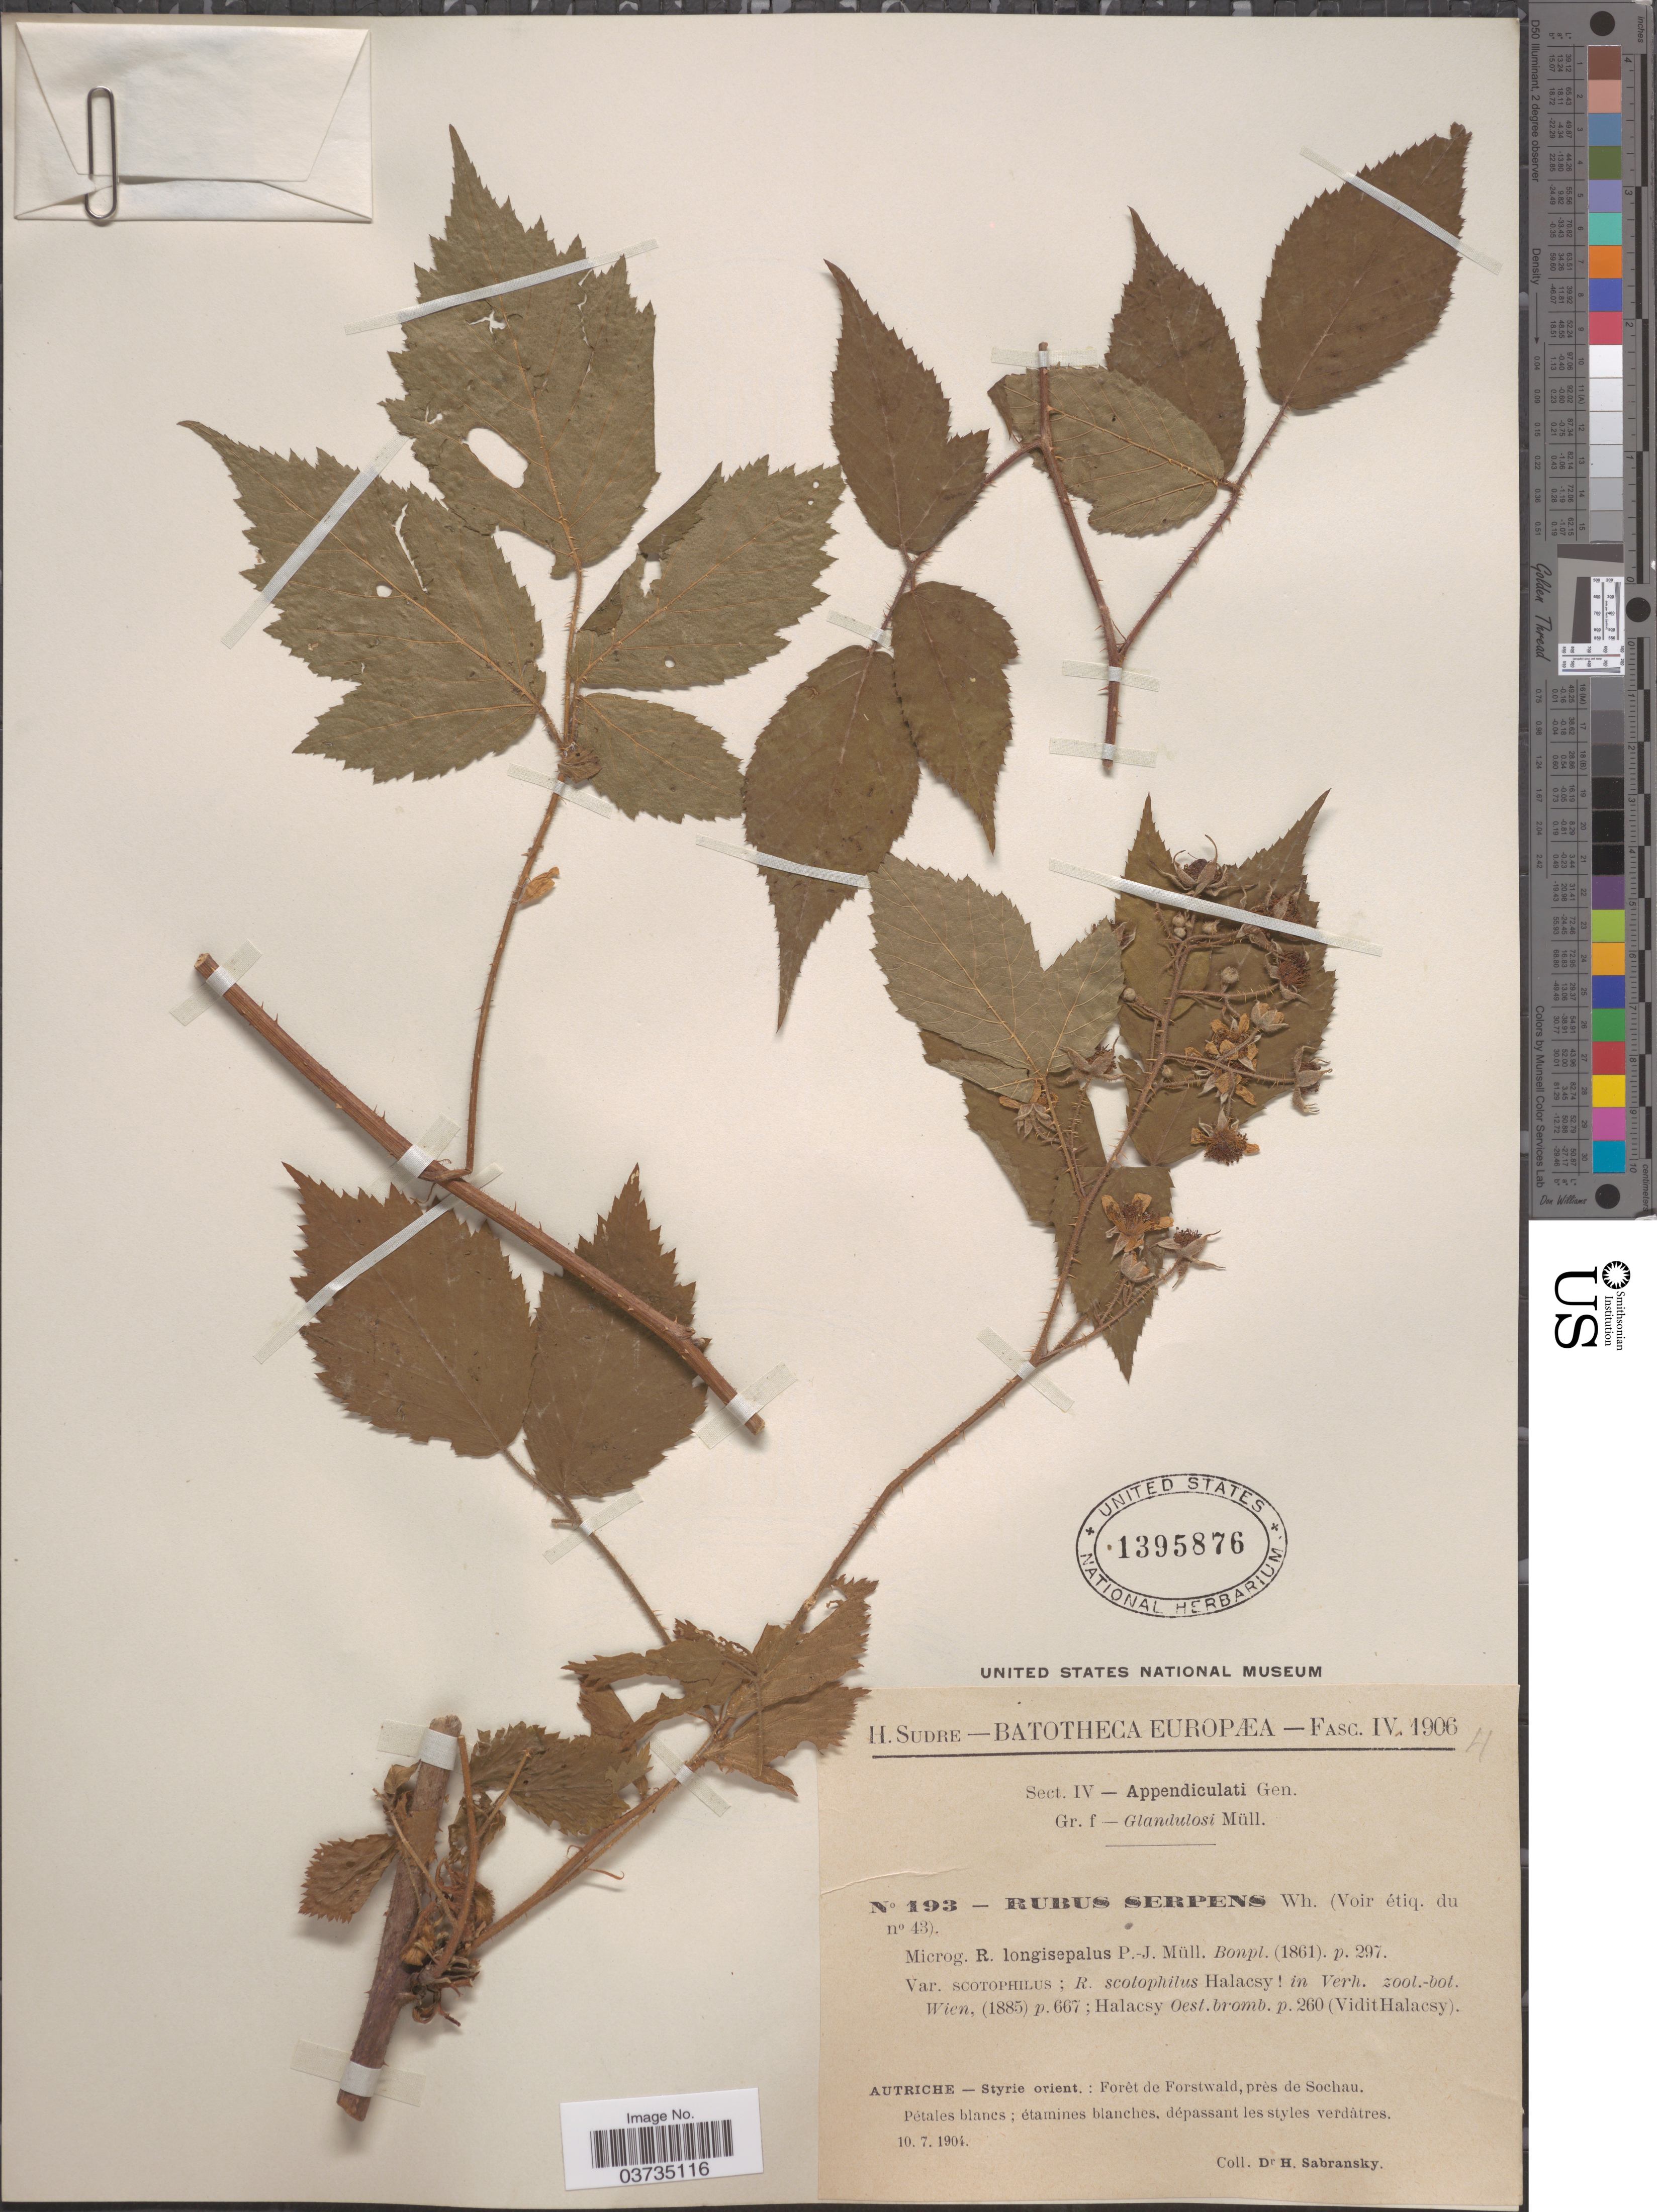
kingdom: Plantae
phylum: Tracheophyta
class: Magnoliopsida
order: Rosales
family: Rosaceae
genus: Rubus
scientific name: Rubus serpens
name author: Weihe ex Lej. & Courtois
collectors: H. Sabransky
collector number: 193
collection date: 1904-07-10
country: Austria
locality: Autriche-Styrie orient.: Forêt de Forstwald, près de Sochau.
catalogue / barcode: US 1395876